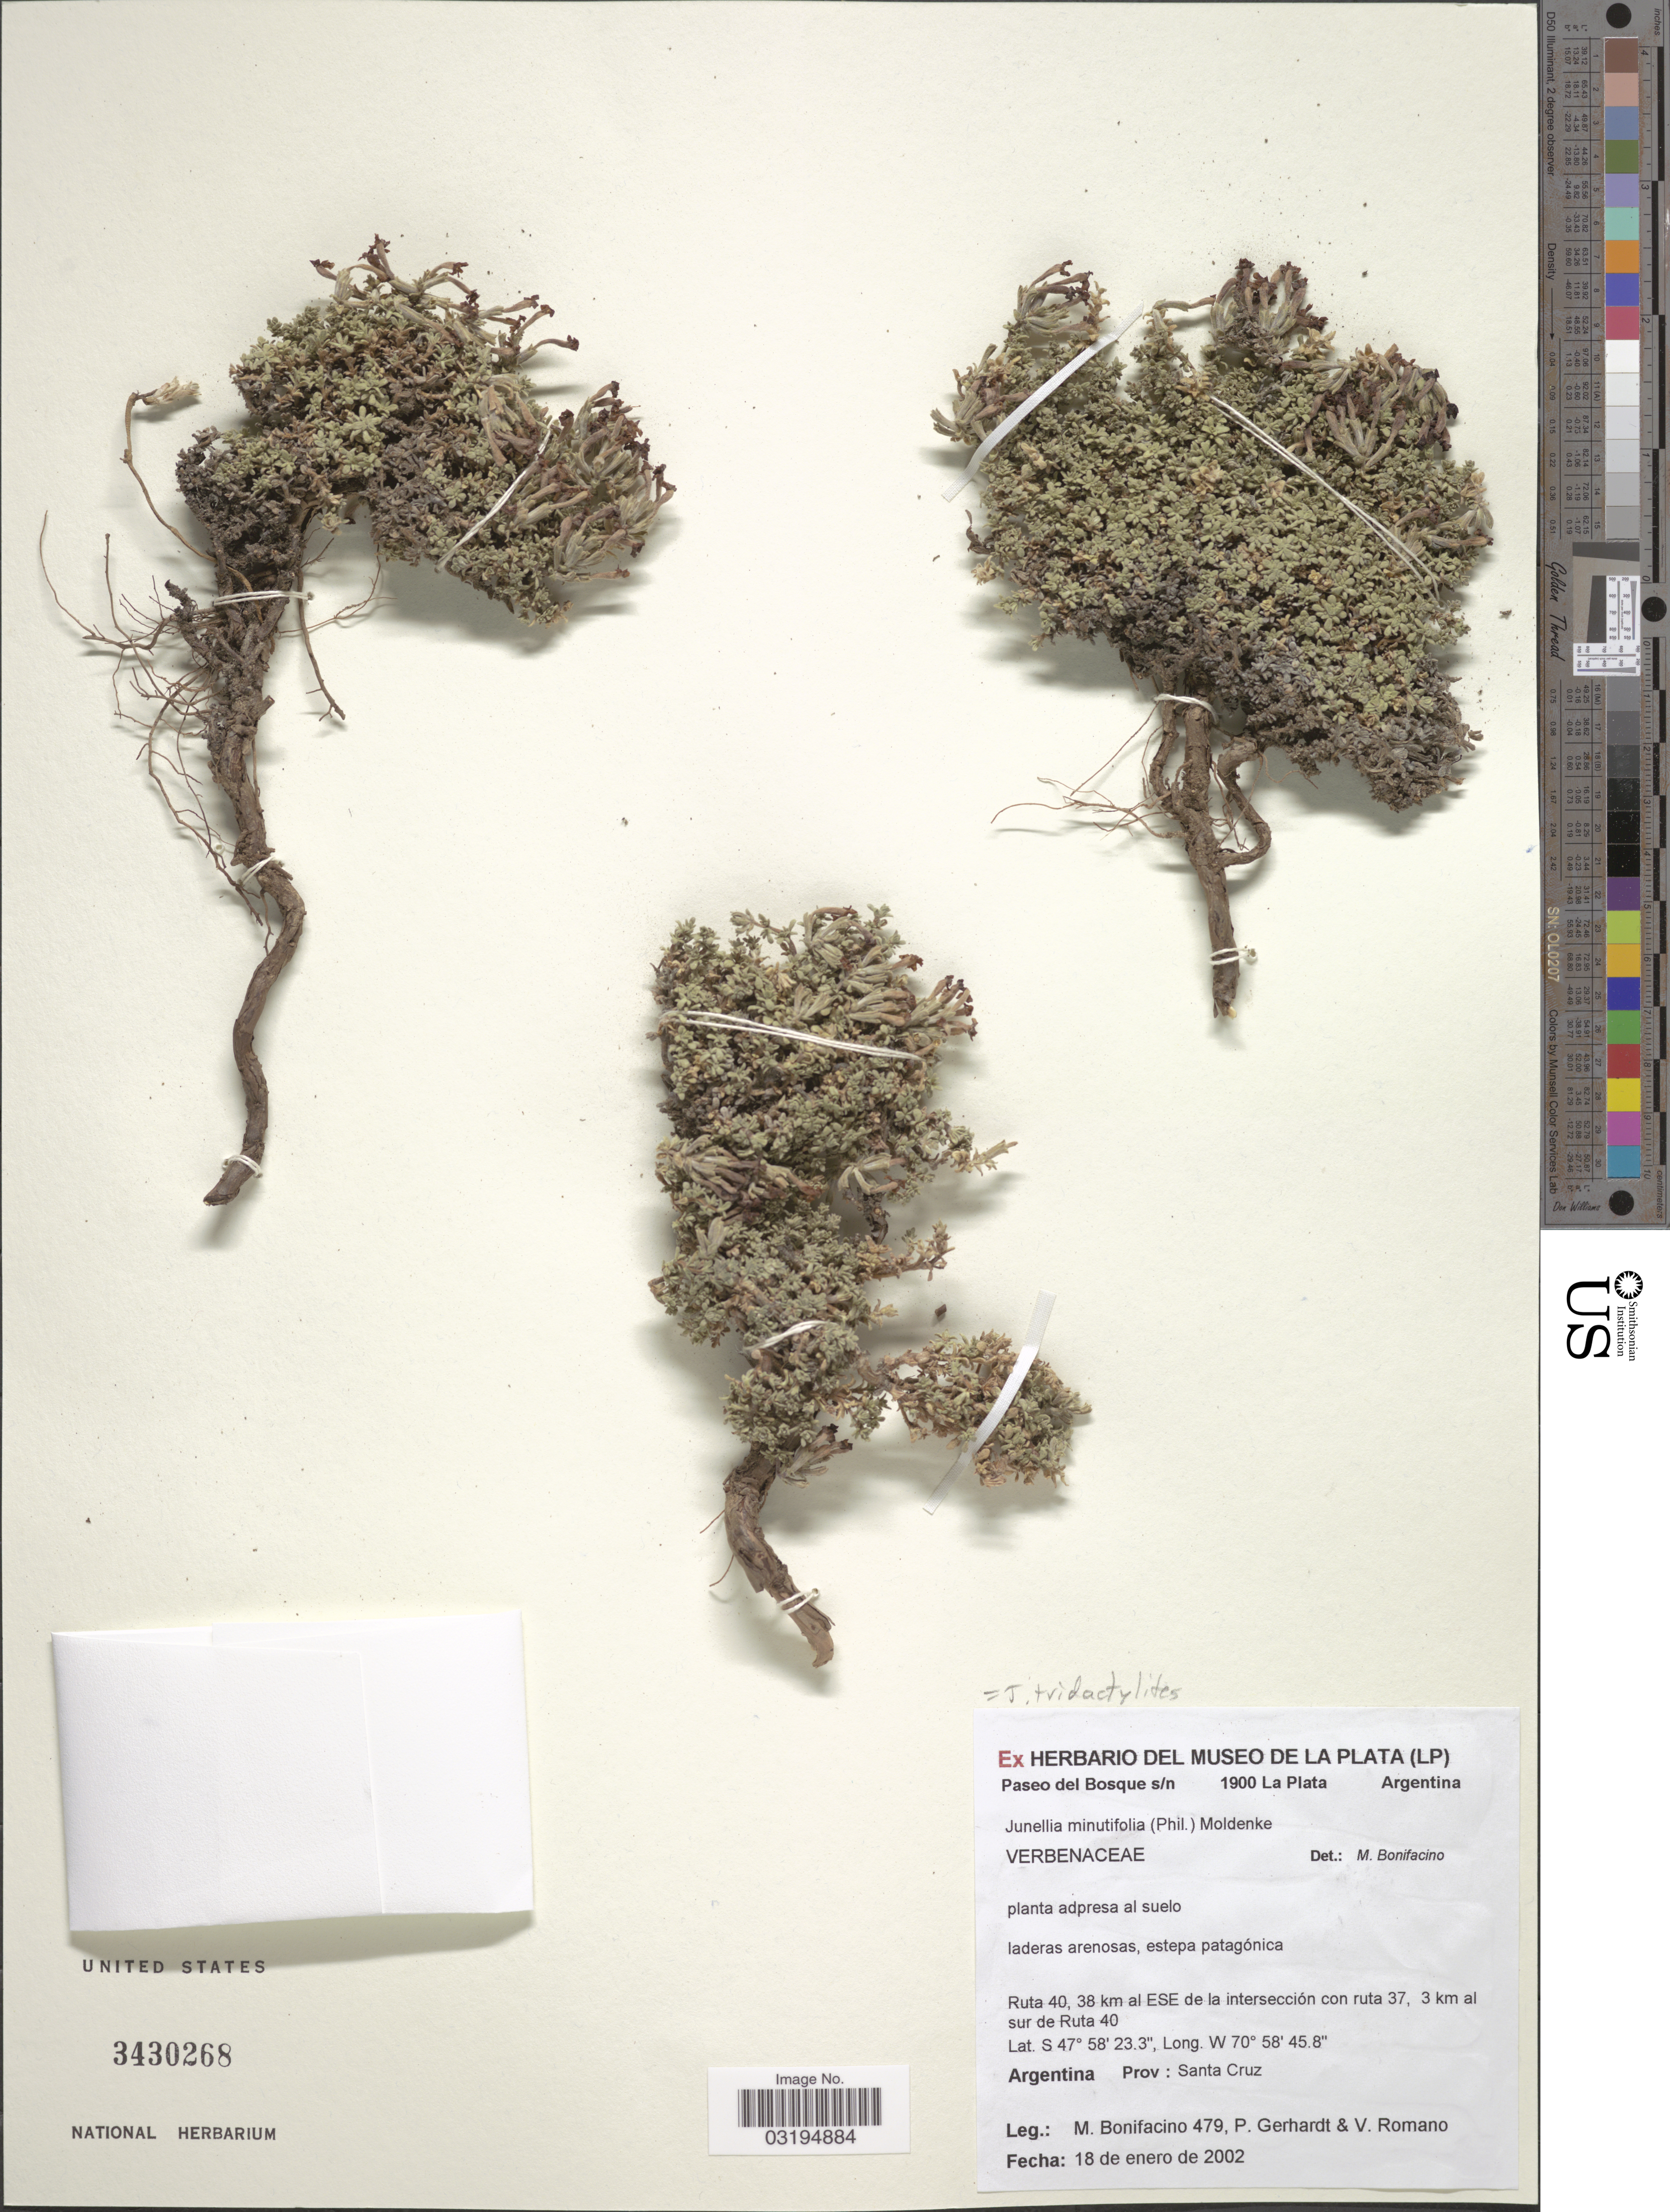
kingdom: Plantae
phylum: Tracheophyta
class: Magnoliopsida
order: Lamiales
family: Verbenaceae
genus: Junellia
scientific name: Junellia tridactylites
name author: (Lag.) Moldenke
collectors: M. Bonifacino, P. Gerhardt & V. Romano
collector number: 0479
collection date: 2002-01-18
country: Argentina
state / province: Santa Cruz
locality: Ruta 40, 38 km al ESE de la intersección con ruta 37, 3 km al sur de Ruta 40.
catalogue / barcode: US 3430268